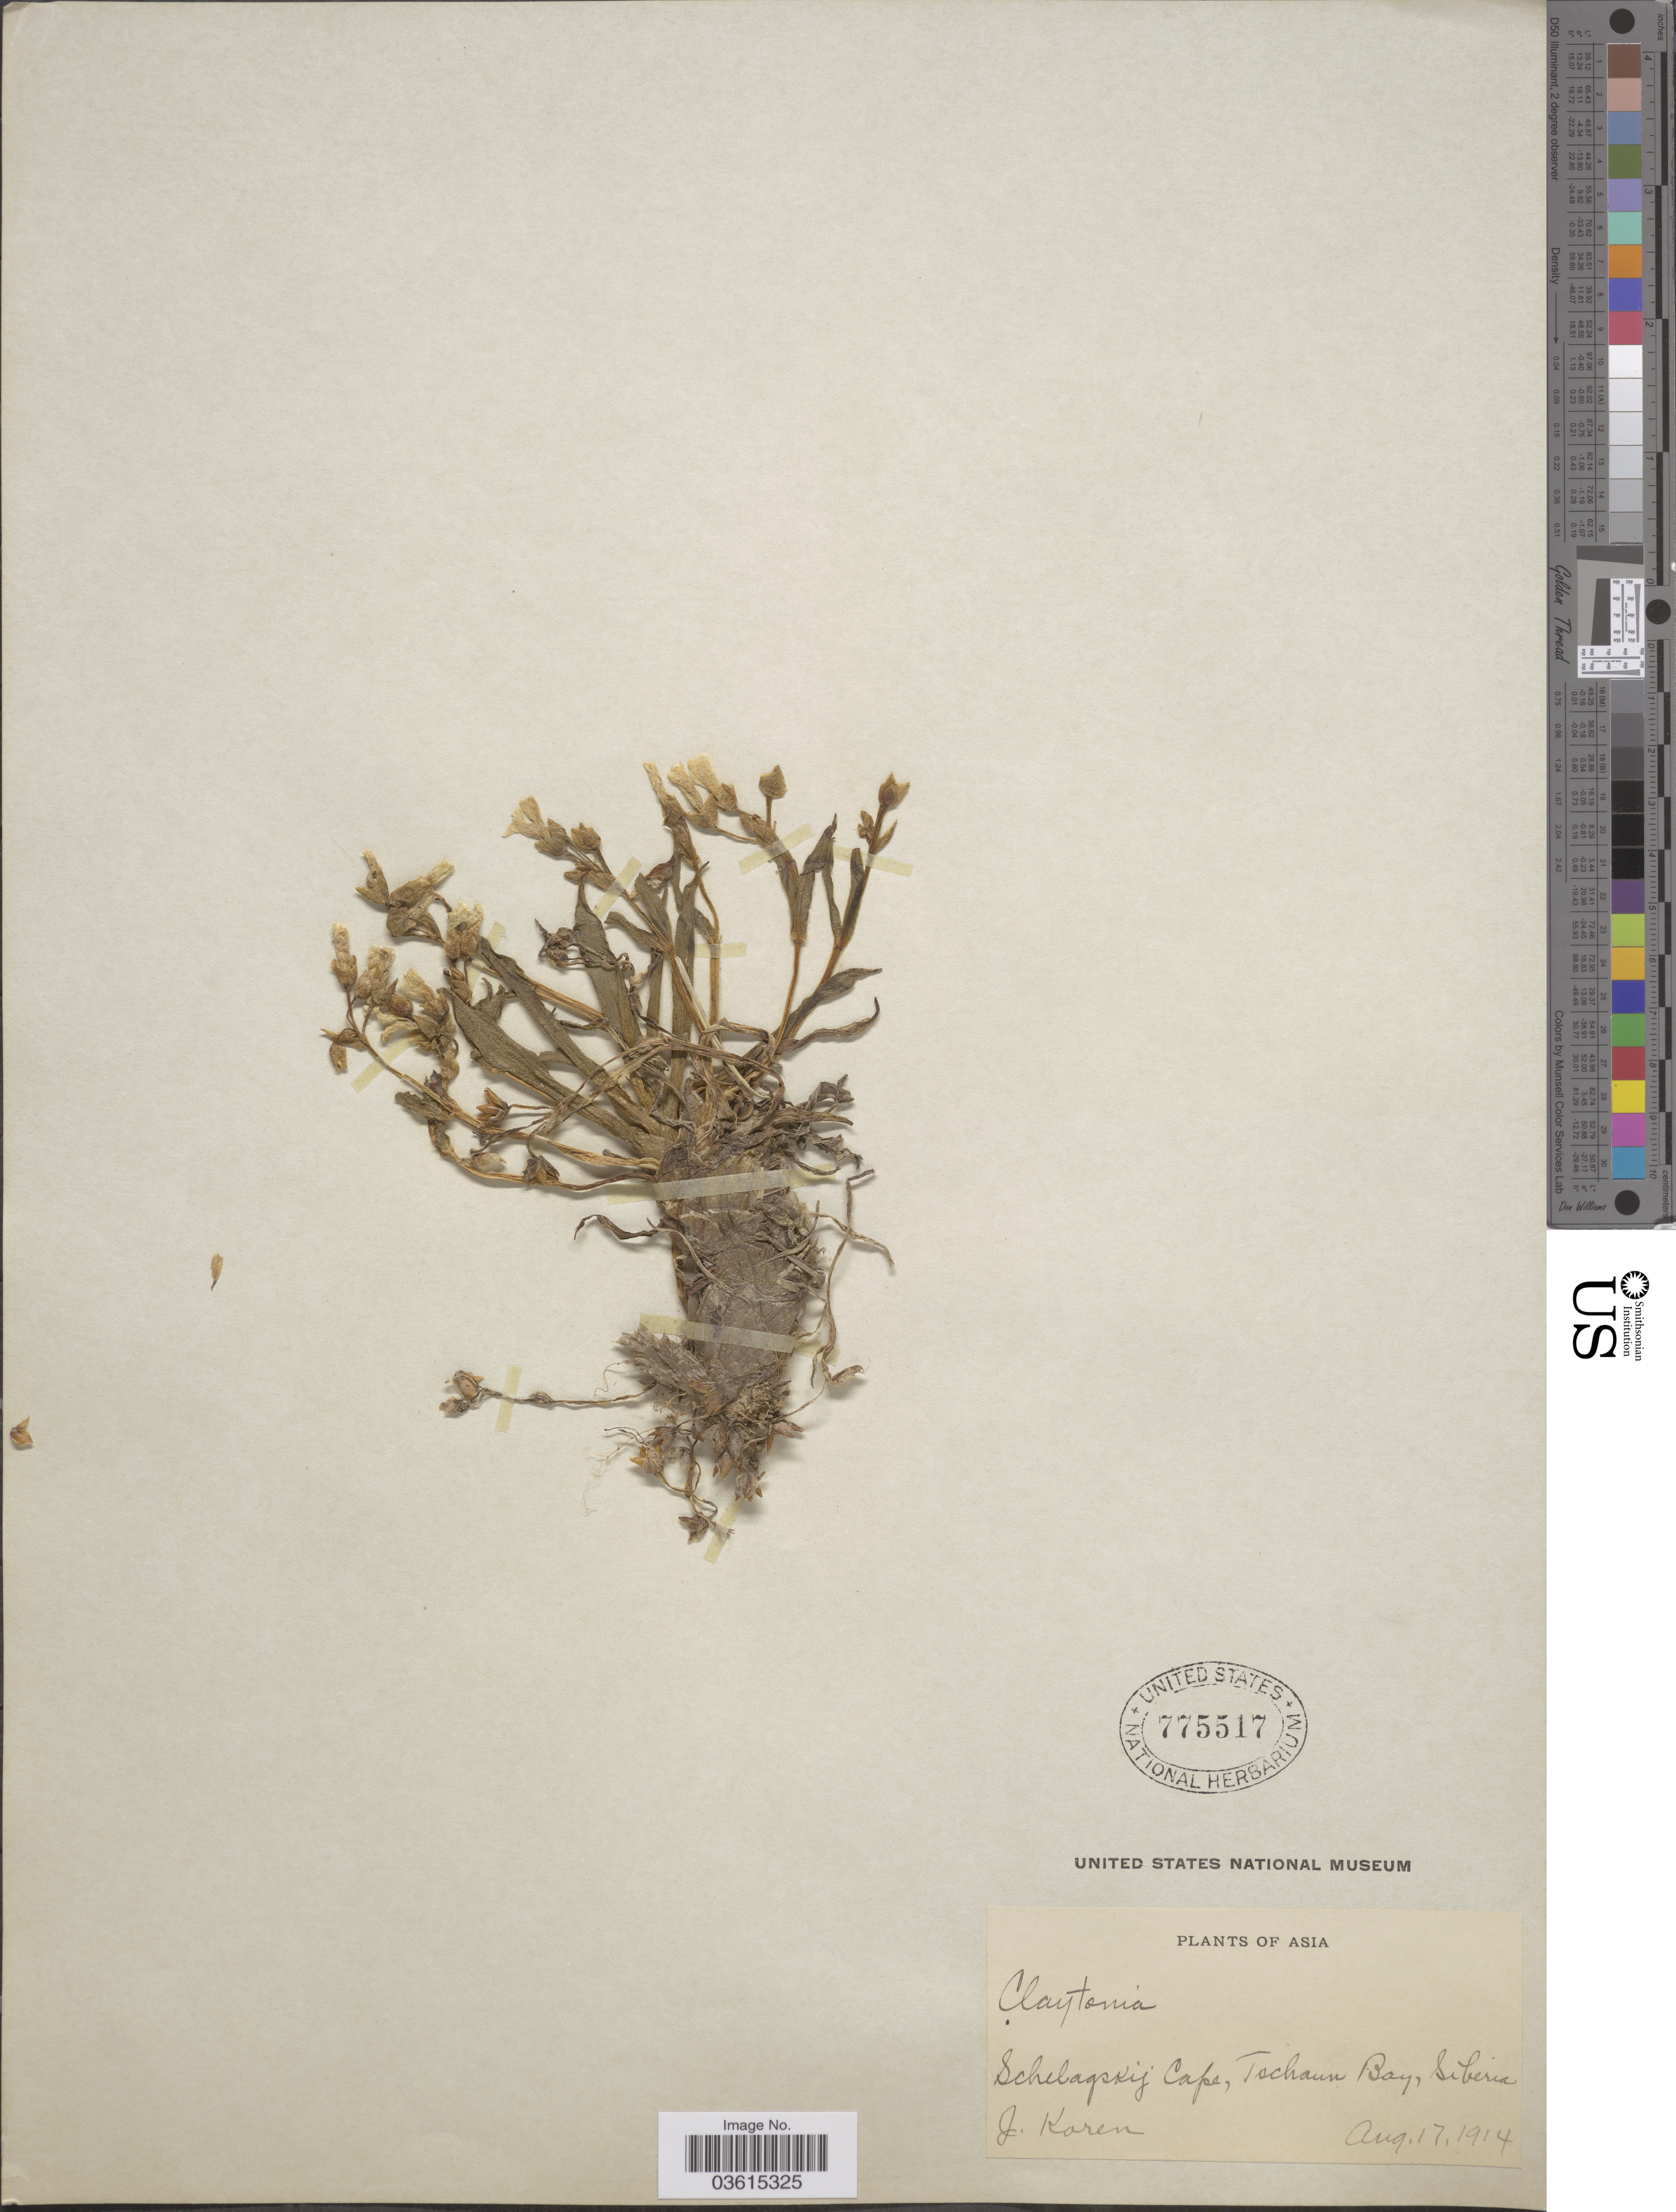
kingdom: Plantae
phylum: Tracheophyta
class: Magnoliopsida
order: Caryophyllales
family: Montiaceae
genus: Claytonia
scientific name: Claytonia sp.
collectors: J. Koren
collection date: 1914-08-17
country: Russian Federation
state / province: Chukotka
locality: Asia. Schelagskij Cape, Tschaun Bay, Siberia.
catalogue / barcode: US 775517